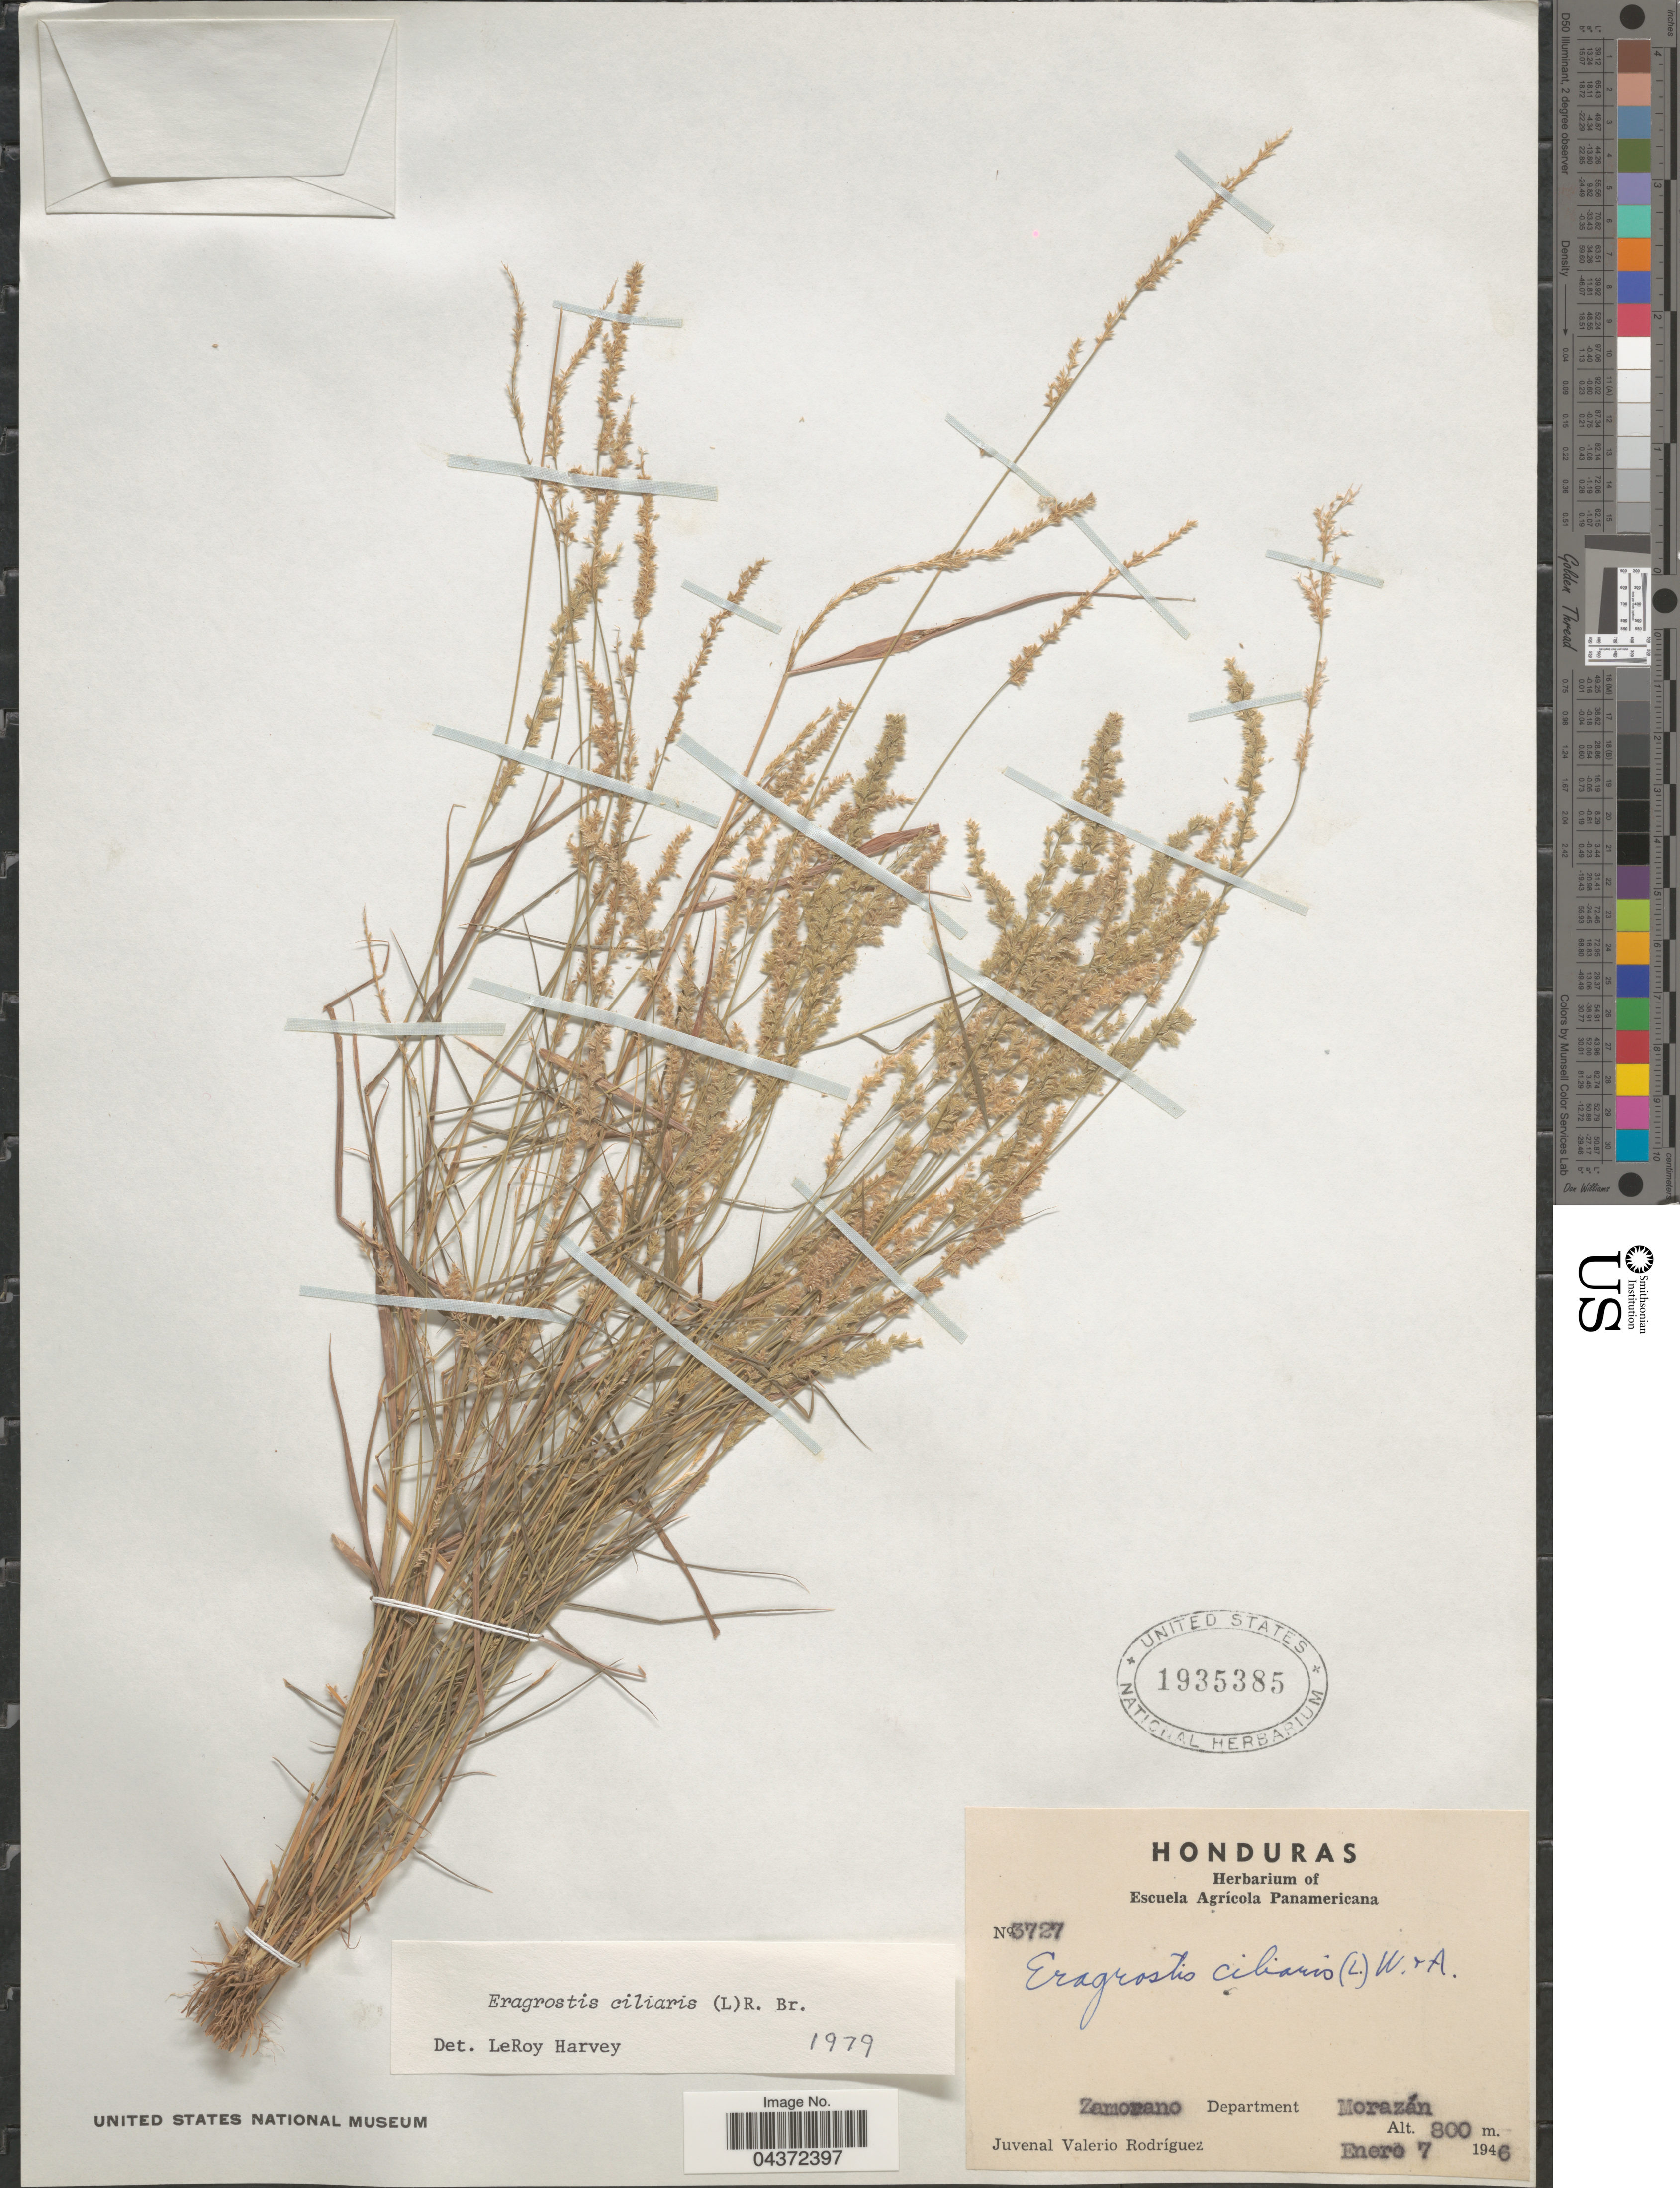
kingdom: Plantae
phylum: Tracheophyta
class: Liliopsida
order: Poales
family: Poaceae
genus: Eragrostis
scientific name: Eragrostis ciliaris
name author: (L.) R. Br.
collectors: J. Rodriguez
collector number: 3727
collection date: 1946-01-07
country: Honduras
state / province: Fco. Morazán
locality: Zamorano. Department: Morazán.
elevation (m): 800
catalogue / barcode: US 1935385